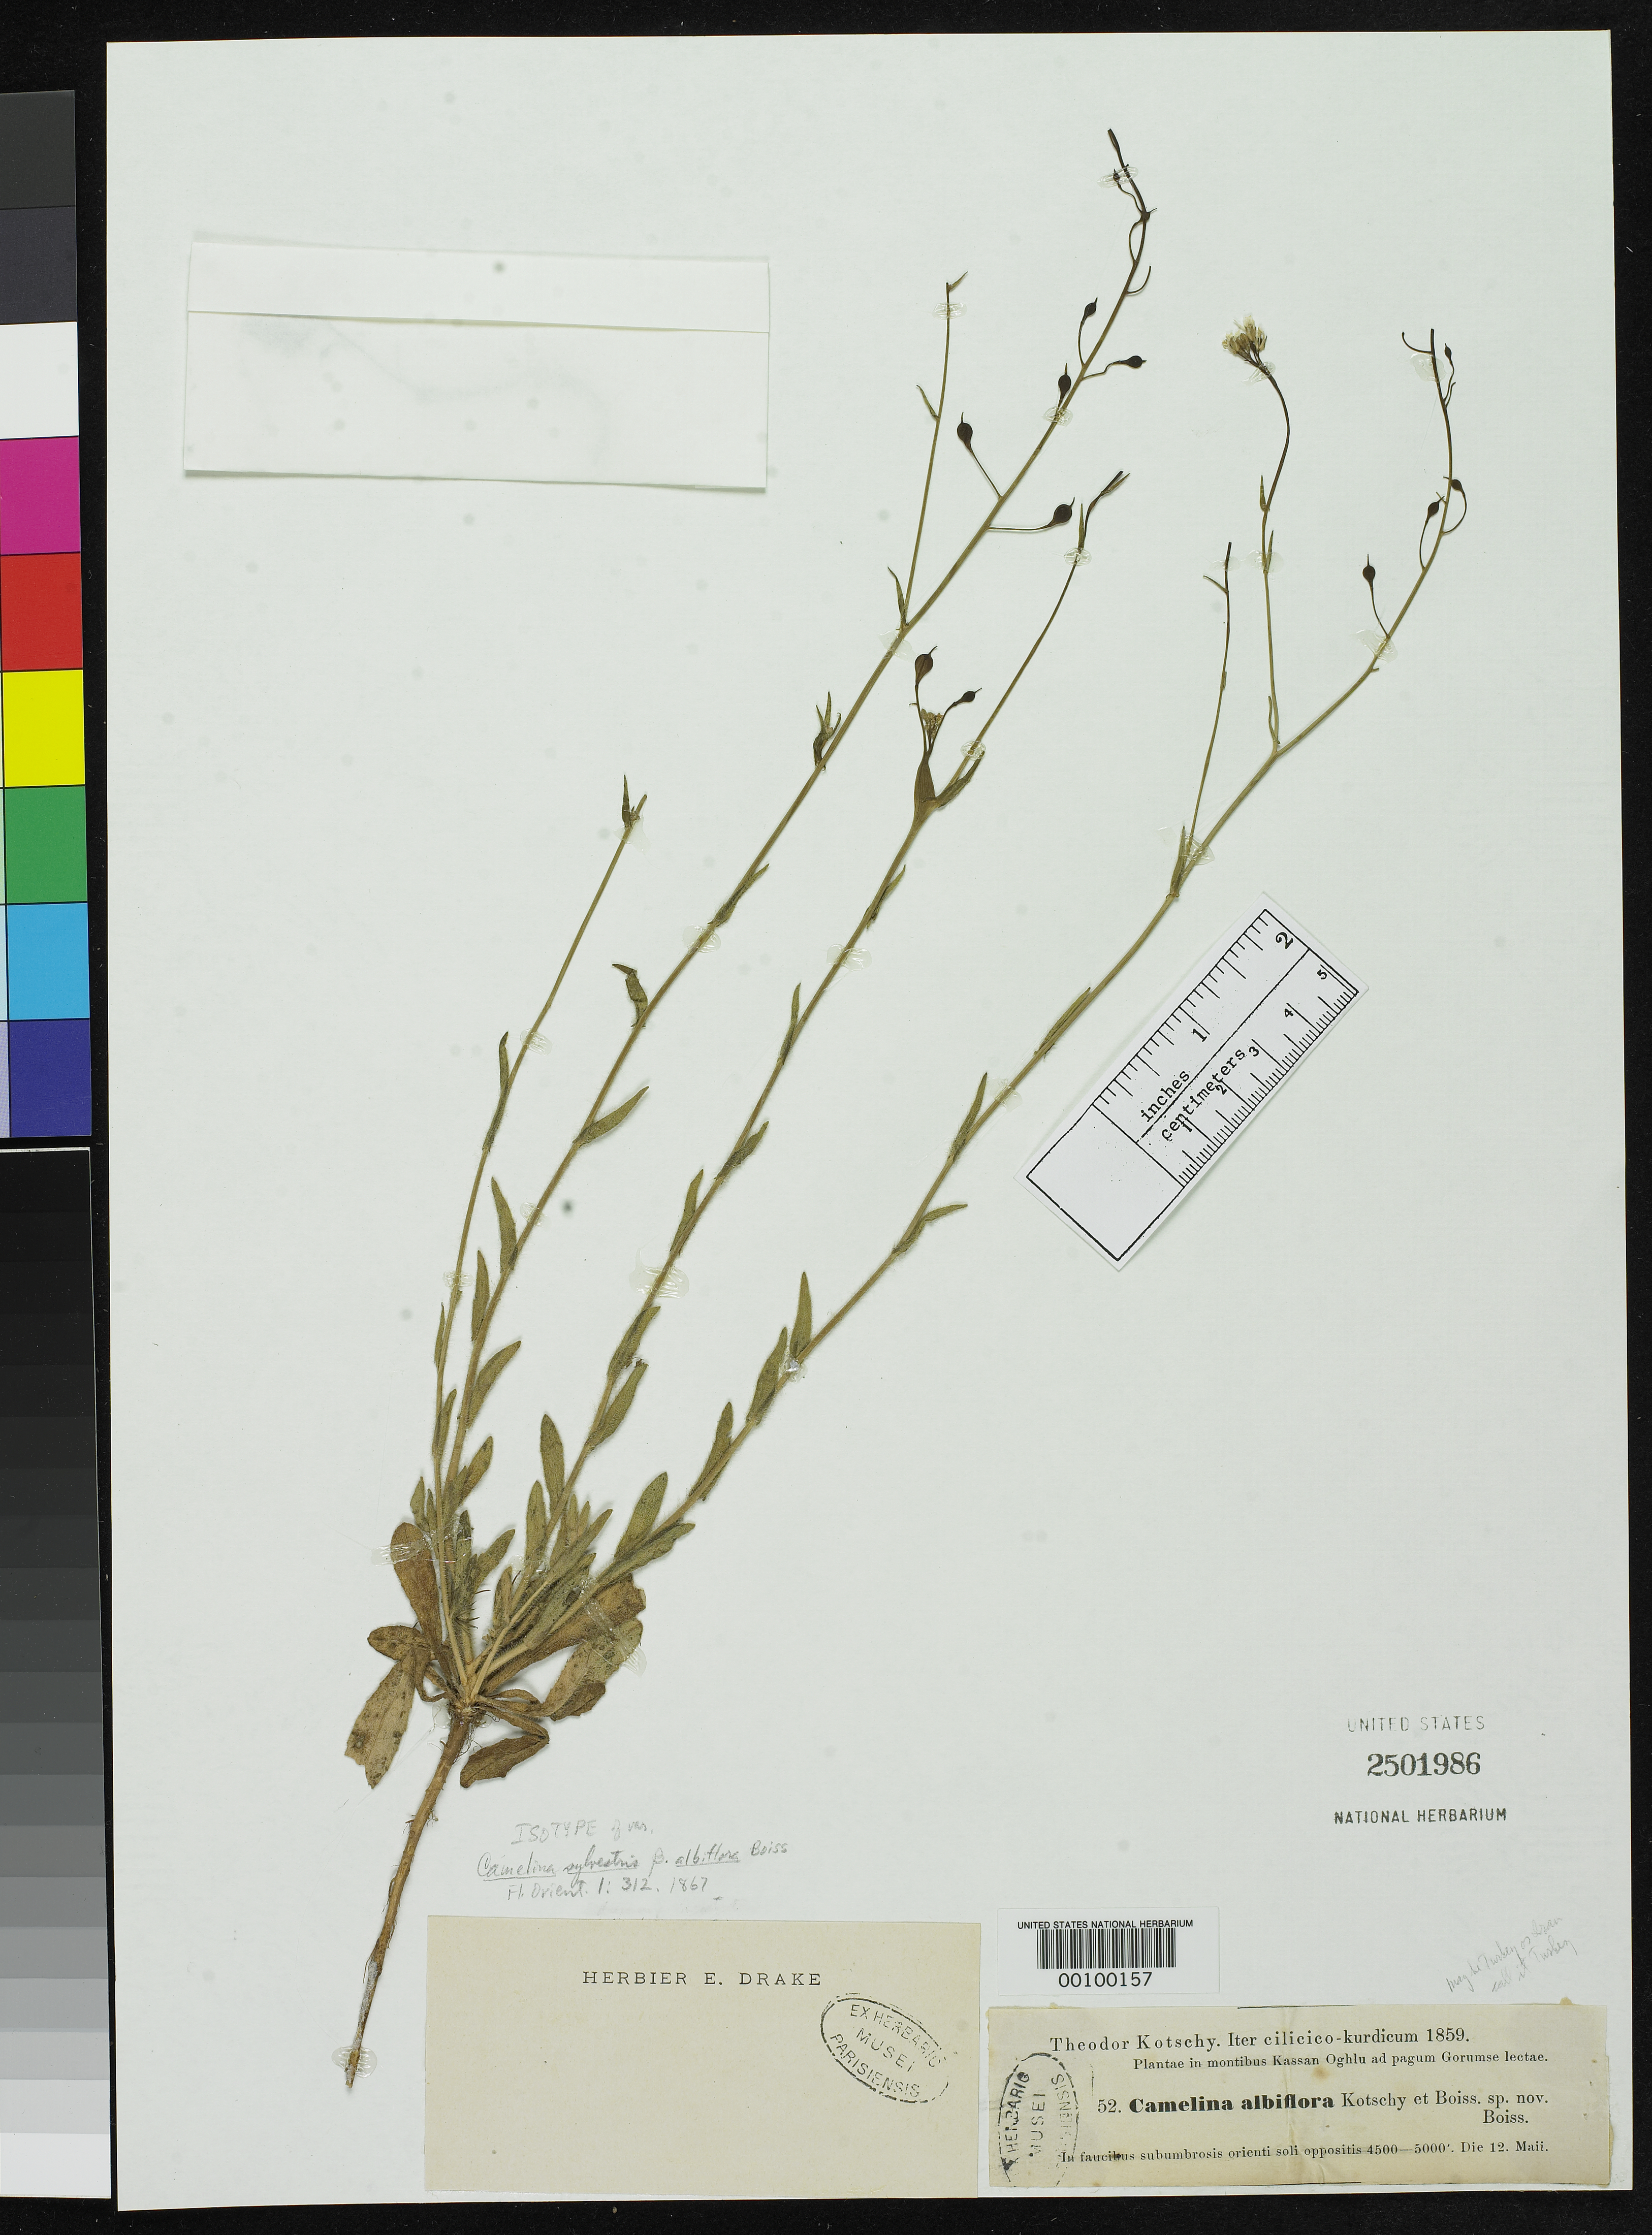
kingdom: Plantae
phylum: Tracheophyta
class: Magnoliopsida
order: Brassicales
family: Brassicaceae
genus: Camelina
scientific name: Camelina sylvestris var. albiflora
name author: Boiss.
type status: Isotype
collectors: K. G. Kotschy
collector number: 52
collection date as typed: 12 May 1859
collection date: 1859-05-12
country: Turkey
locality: Mt. Kassan Oghlu.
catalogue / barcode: US 2501986